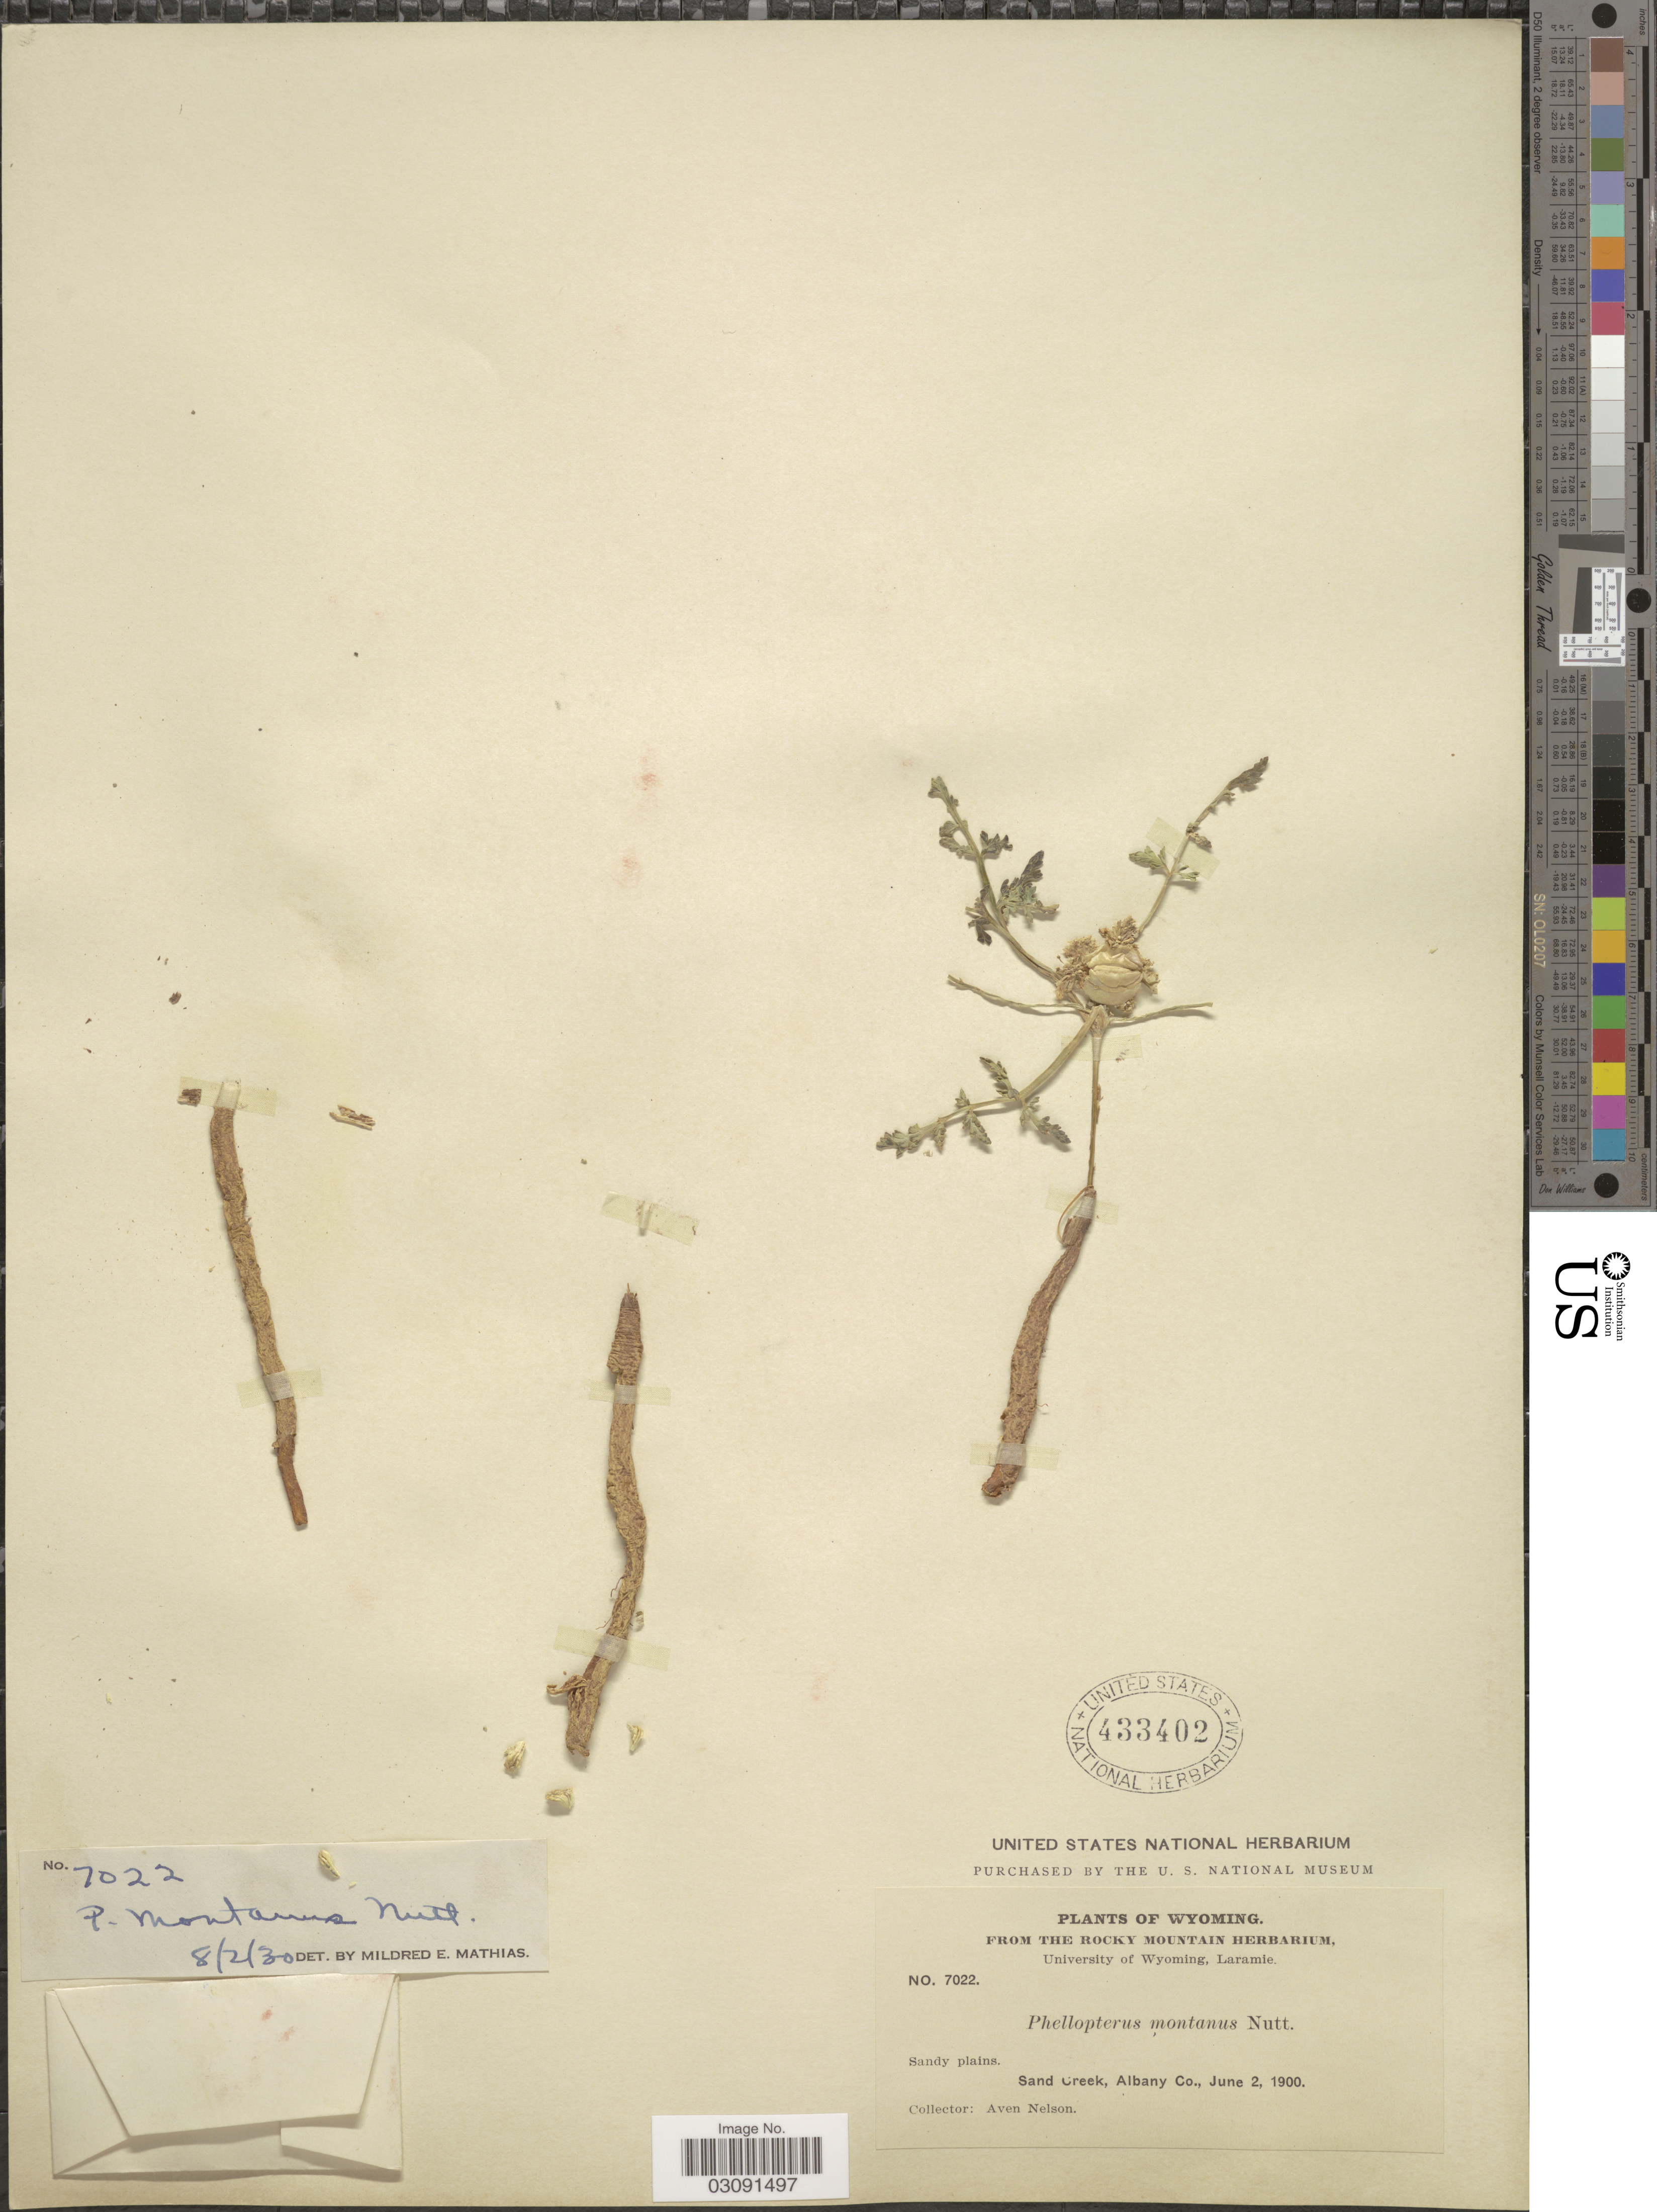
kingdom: Plantae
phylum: Tracheophyta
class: Magnoliopsida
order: Apiales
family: Apiaceae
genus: Cymopterus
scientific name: Cymopterus montanus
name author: Torr. & A. Gray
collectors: A. Nelson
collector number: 7022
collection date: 1900-06-02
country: United States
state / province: Wyoming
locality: Sand Creek, Albany Co.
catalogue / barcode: US 433402